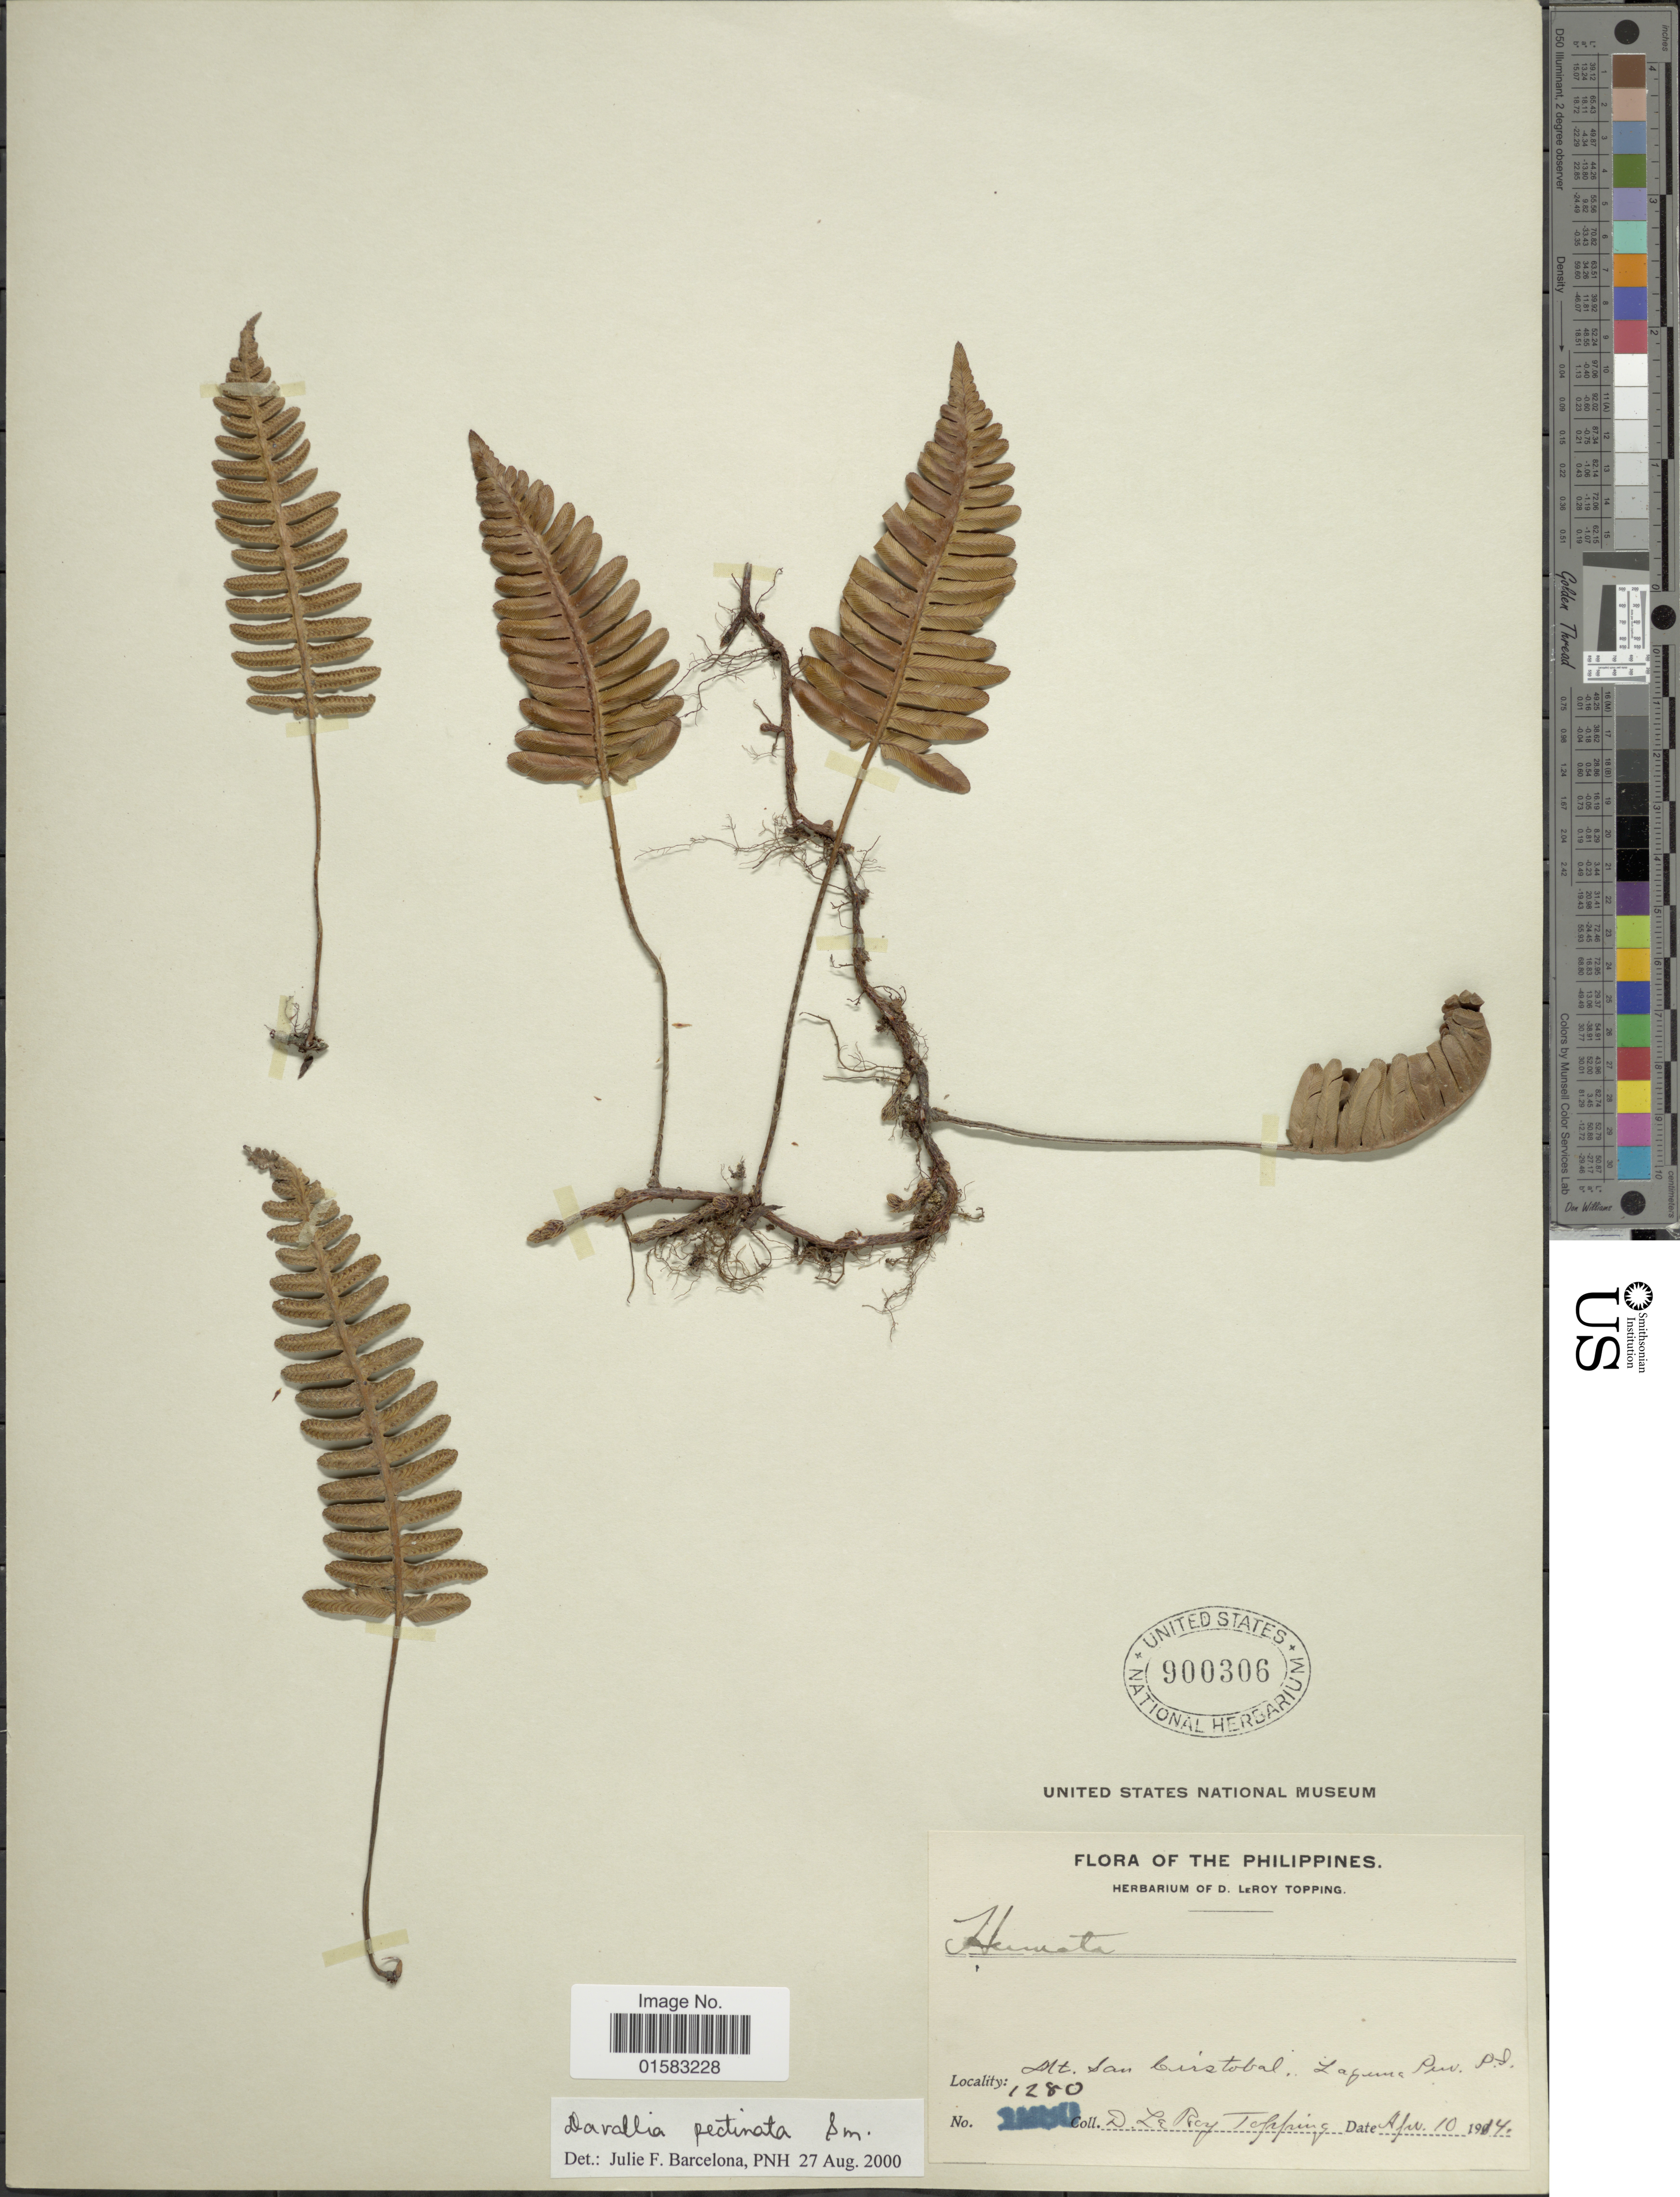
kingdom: Plantae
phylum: Tracheophyta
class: Polypodiopsida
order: Polypodiales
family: Davalliaceae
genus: Davallia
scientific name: Davallia pectinata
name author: Sm.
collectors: D. L. Topping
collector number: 1280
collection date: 1904-04-10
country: Philippines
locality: Mt. San Curistabal, Laguna Prov.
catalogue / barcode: US 900306